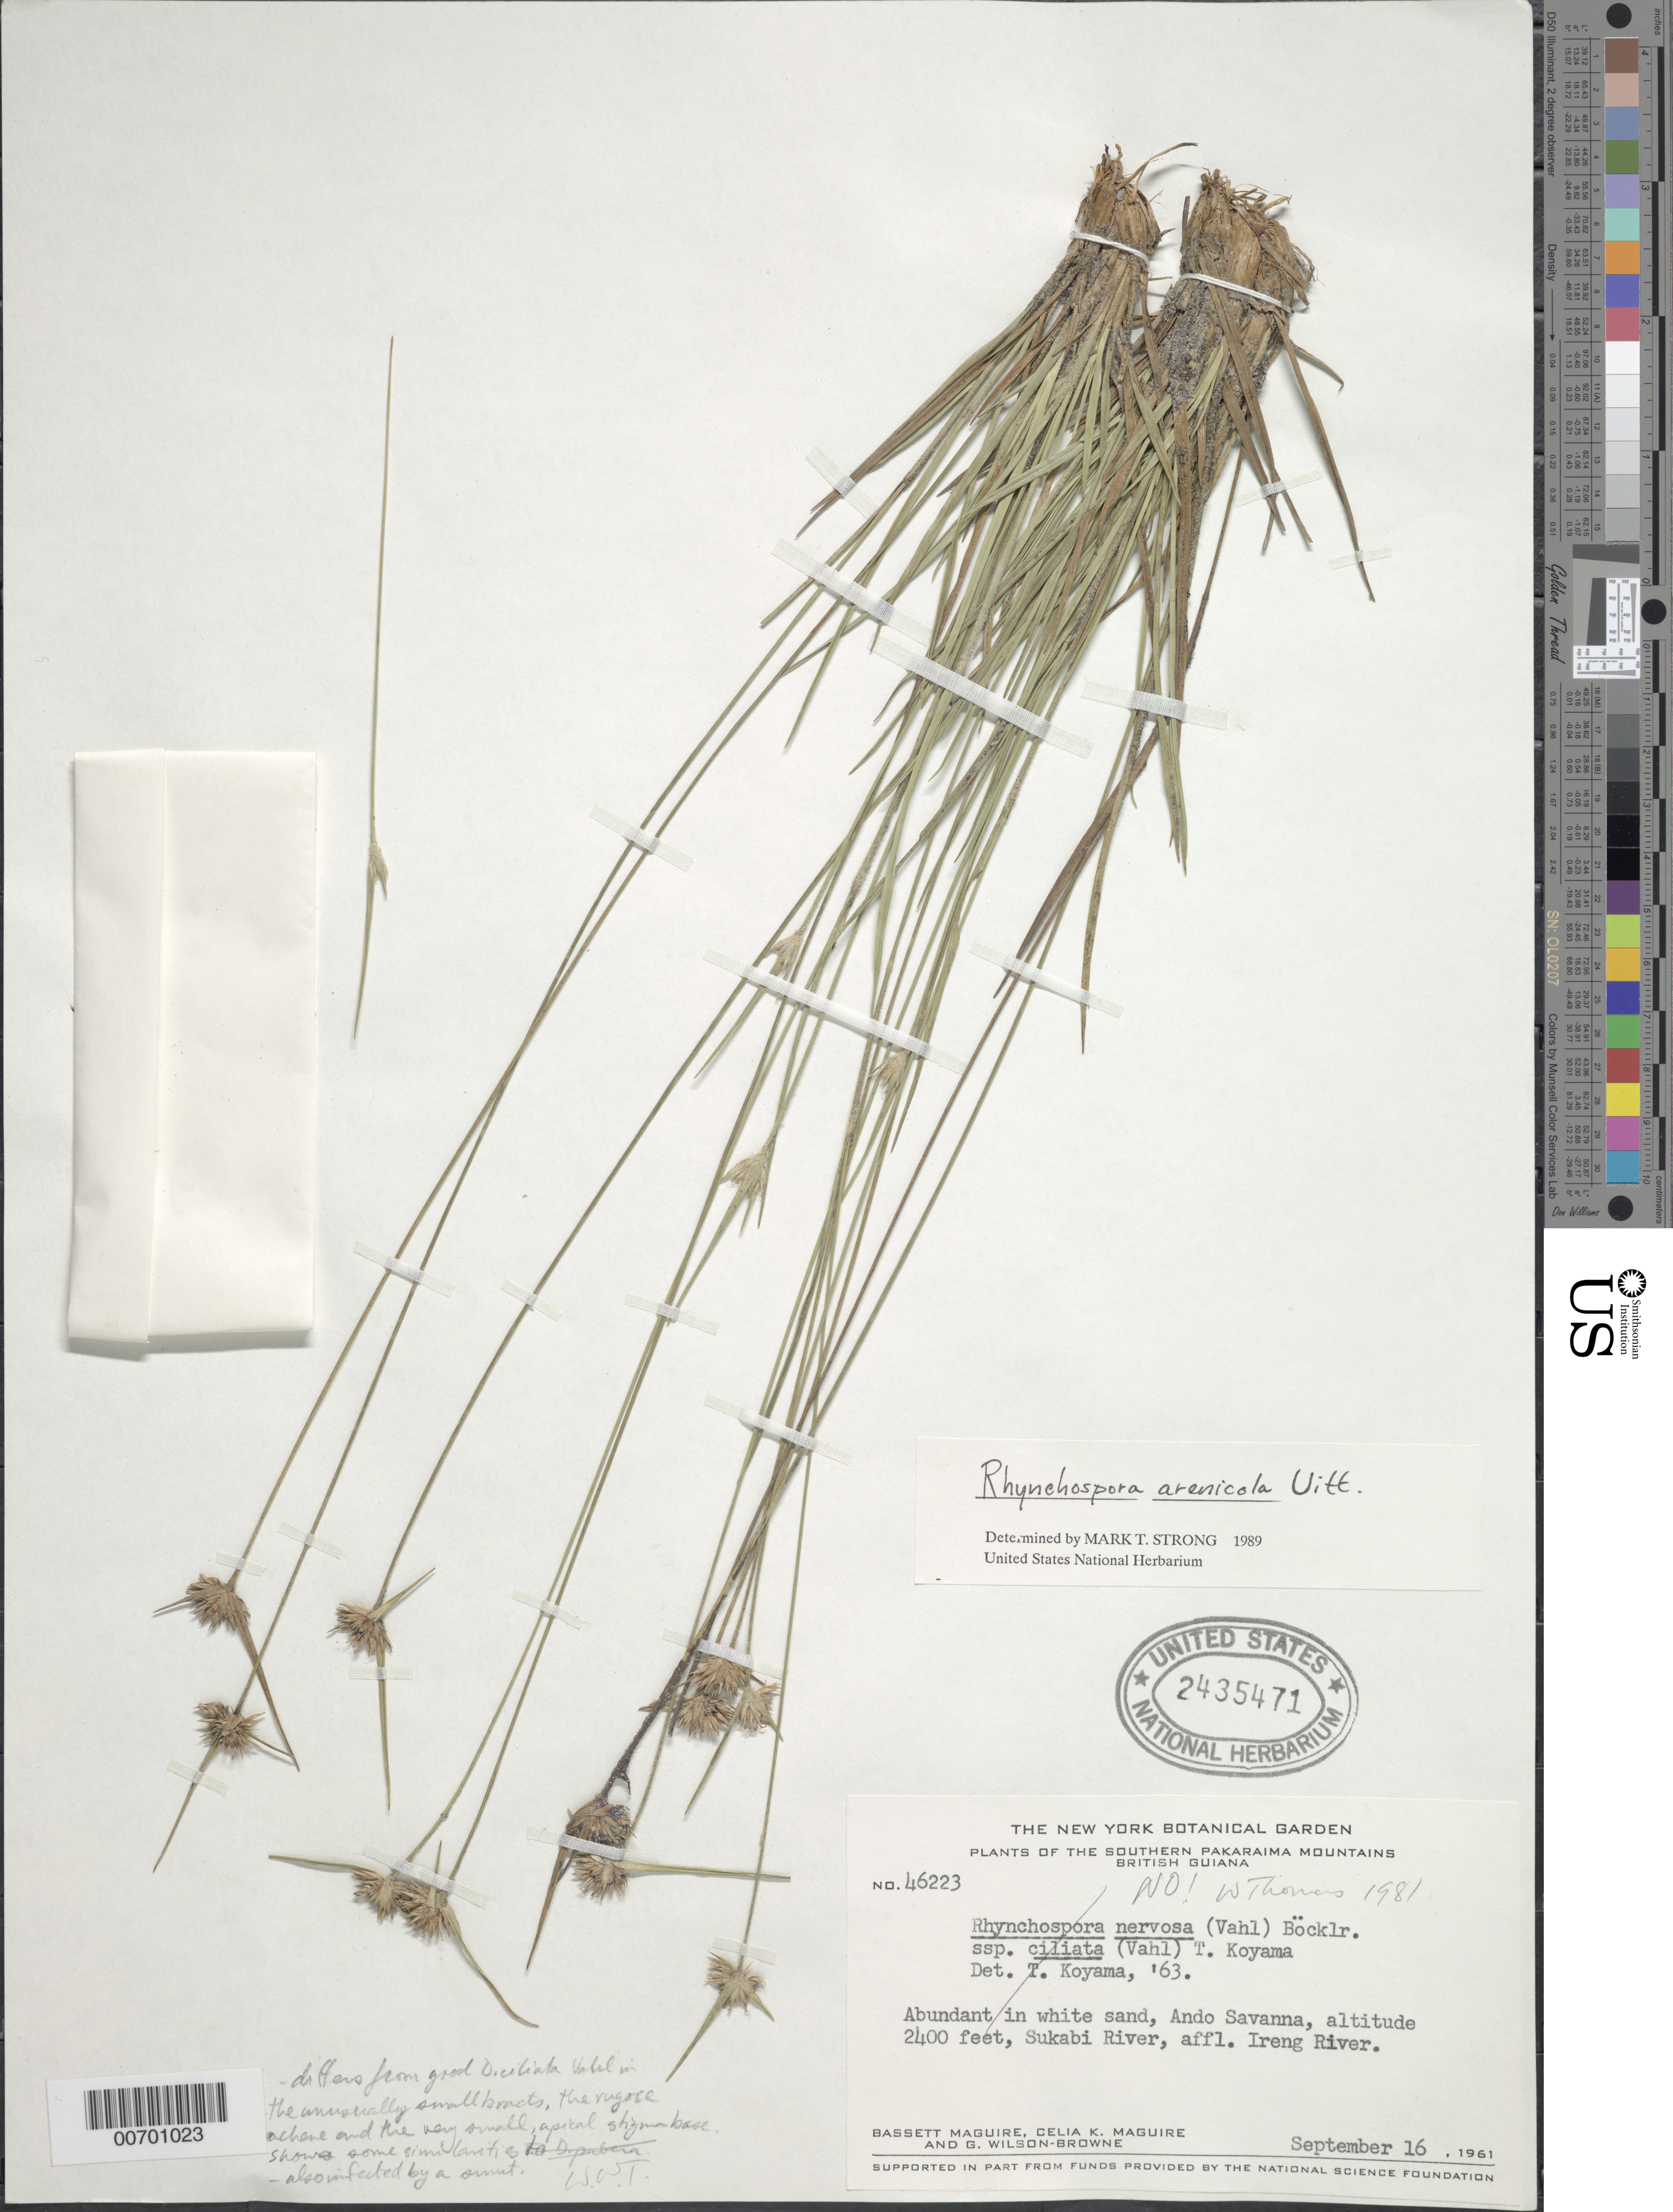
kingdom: Plantae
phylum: Tracheophyta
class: Liliopsida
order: Poales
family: Cyperaceae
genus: Rhynchospora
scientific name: Rhynchospora arenicola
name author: Uittien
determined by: Strong, M. T., (US), Smithsonian Institution - National Museum of Natural History (UNITED STATES)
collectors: B. Maguire, C. K. Maguire & G. Wilson-Browne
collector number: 46223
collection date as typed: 16-Sep-61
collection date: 1961-09-16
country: Guyana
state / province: Potaro-Siparuni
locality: Pakaraima Mts., Sukabi River, affl. Ireng River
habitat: Savanna in white sand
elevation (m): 732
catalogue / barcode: US 2435471